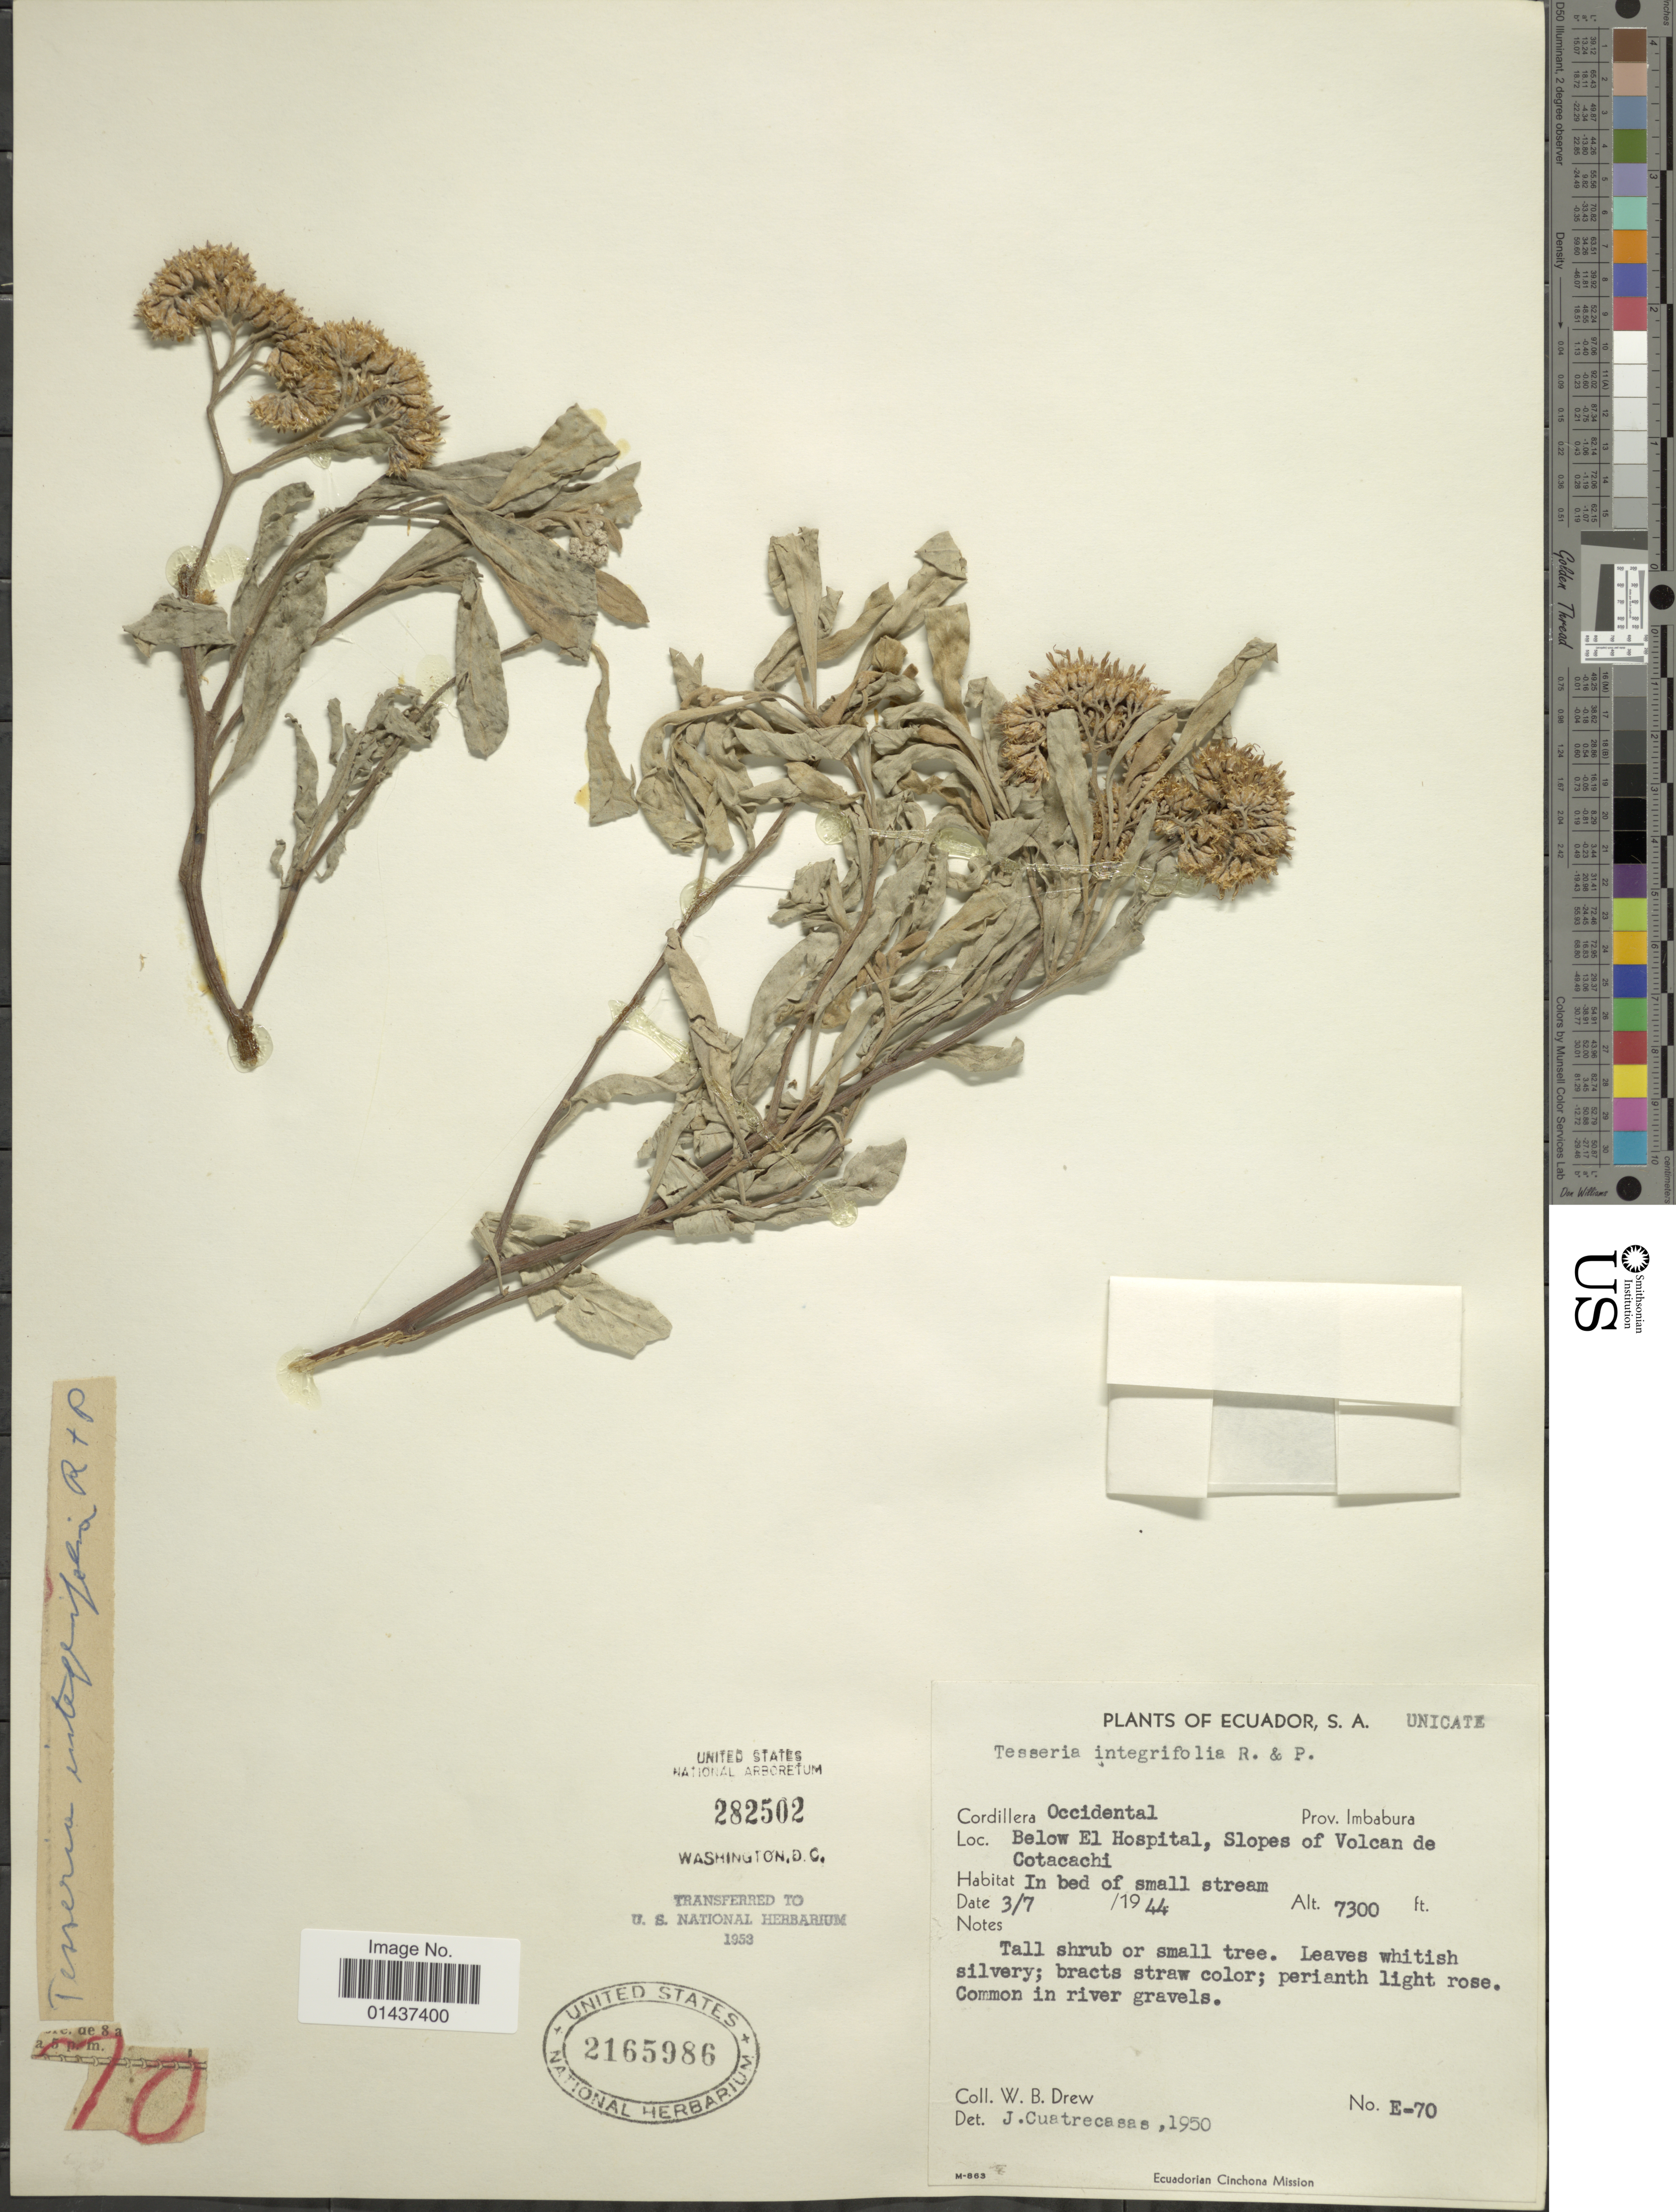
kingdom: Plantae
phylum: Tracheophyta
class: Magnoliopsida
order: Asterales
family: Asteraceae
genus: Tessaria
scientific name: Tessaria integrifolia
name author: Ruiz & Pav.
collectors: W. B. Drew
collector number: E-70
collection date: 1944-07-03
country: Ecuador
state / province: Imbabura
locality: Cordillera Occidental, Below El Hospital, Slopes of Volcan de Cotacachi, In bed of small stream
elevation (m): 2225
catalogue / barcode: US 2165986